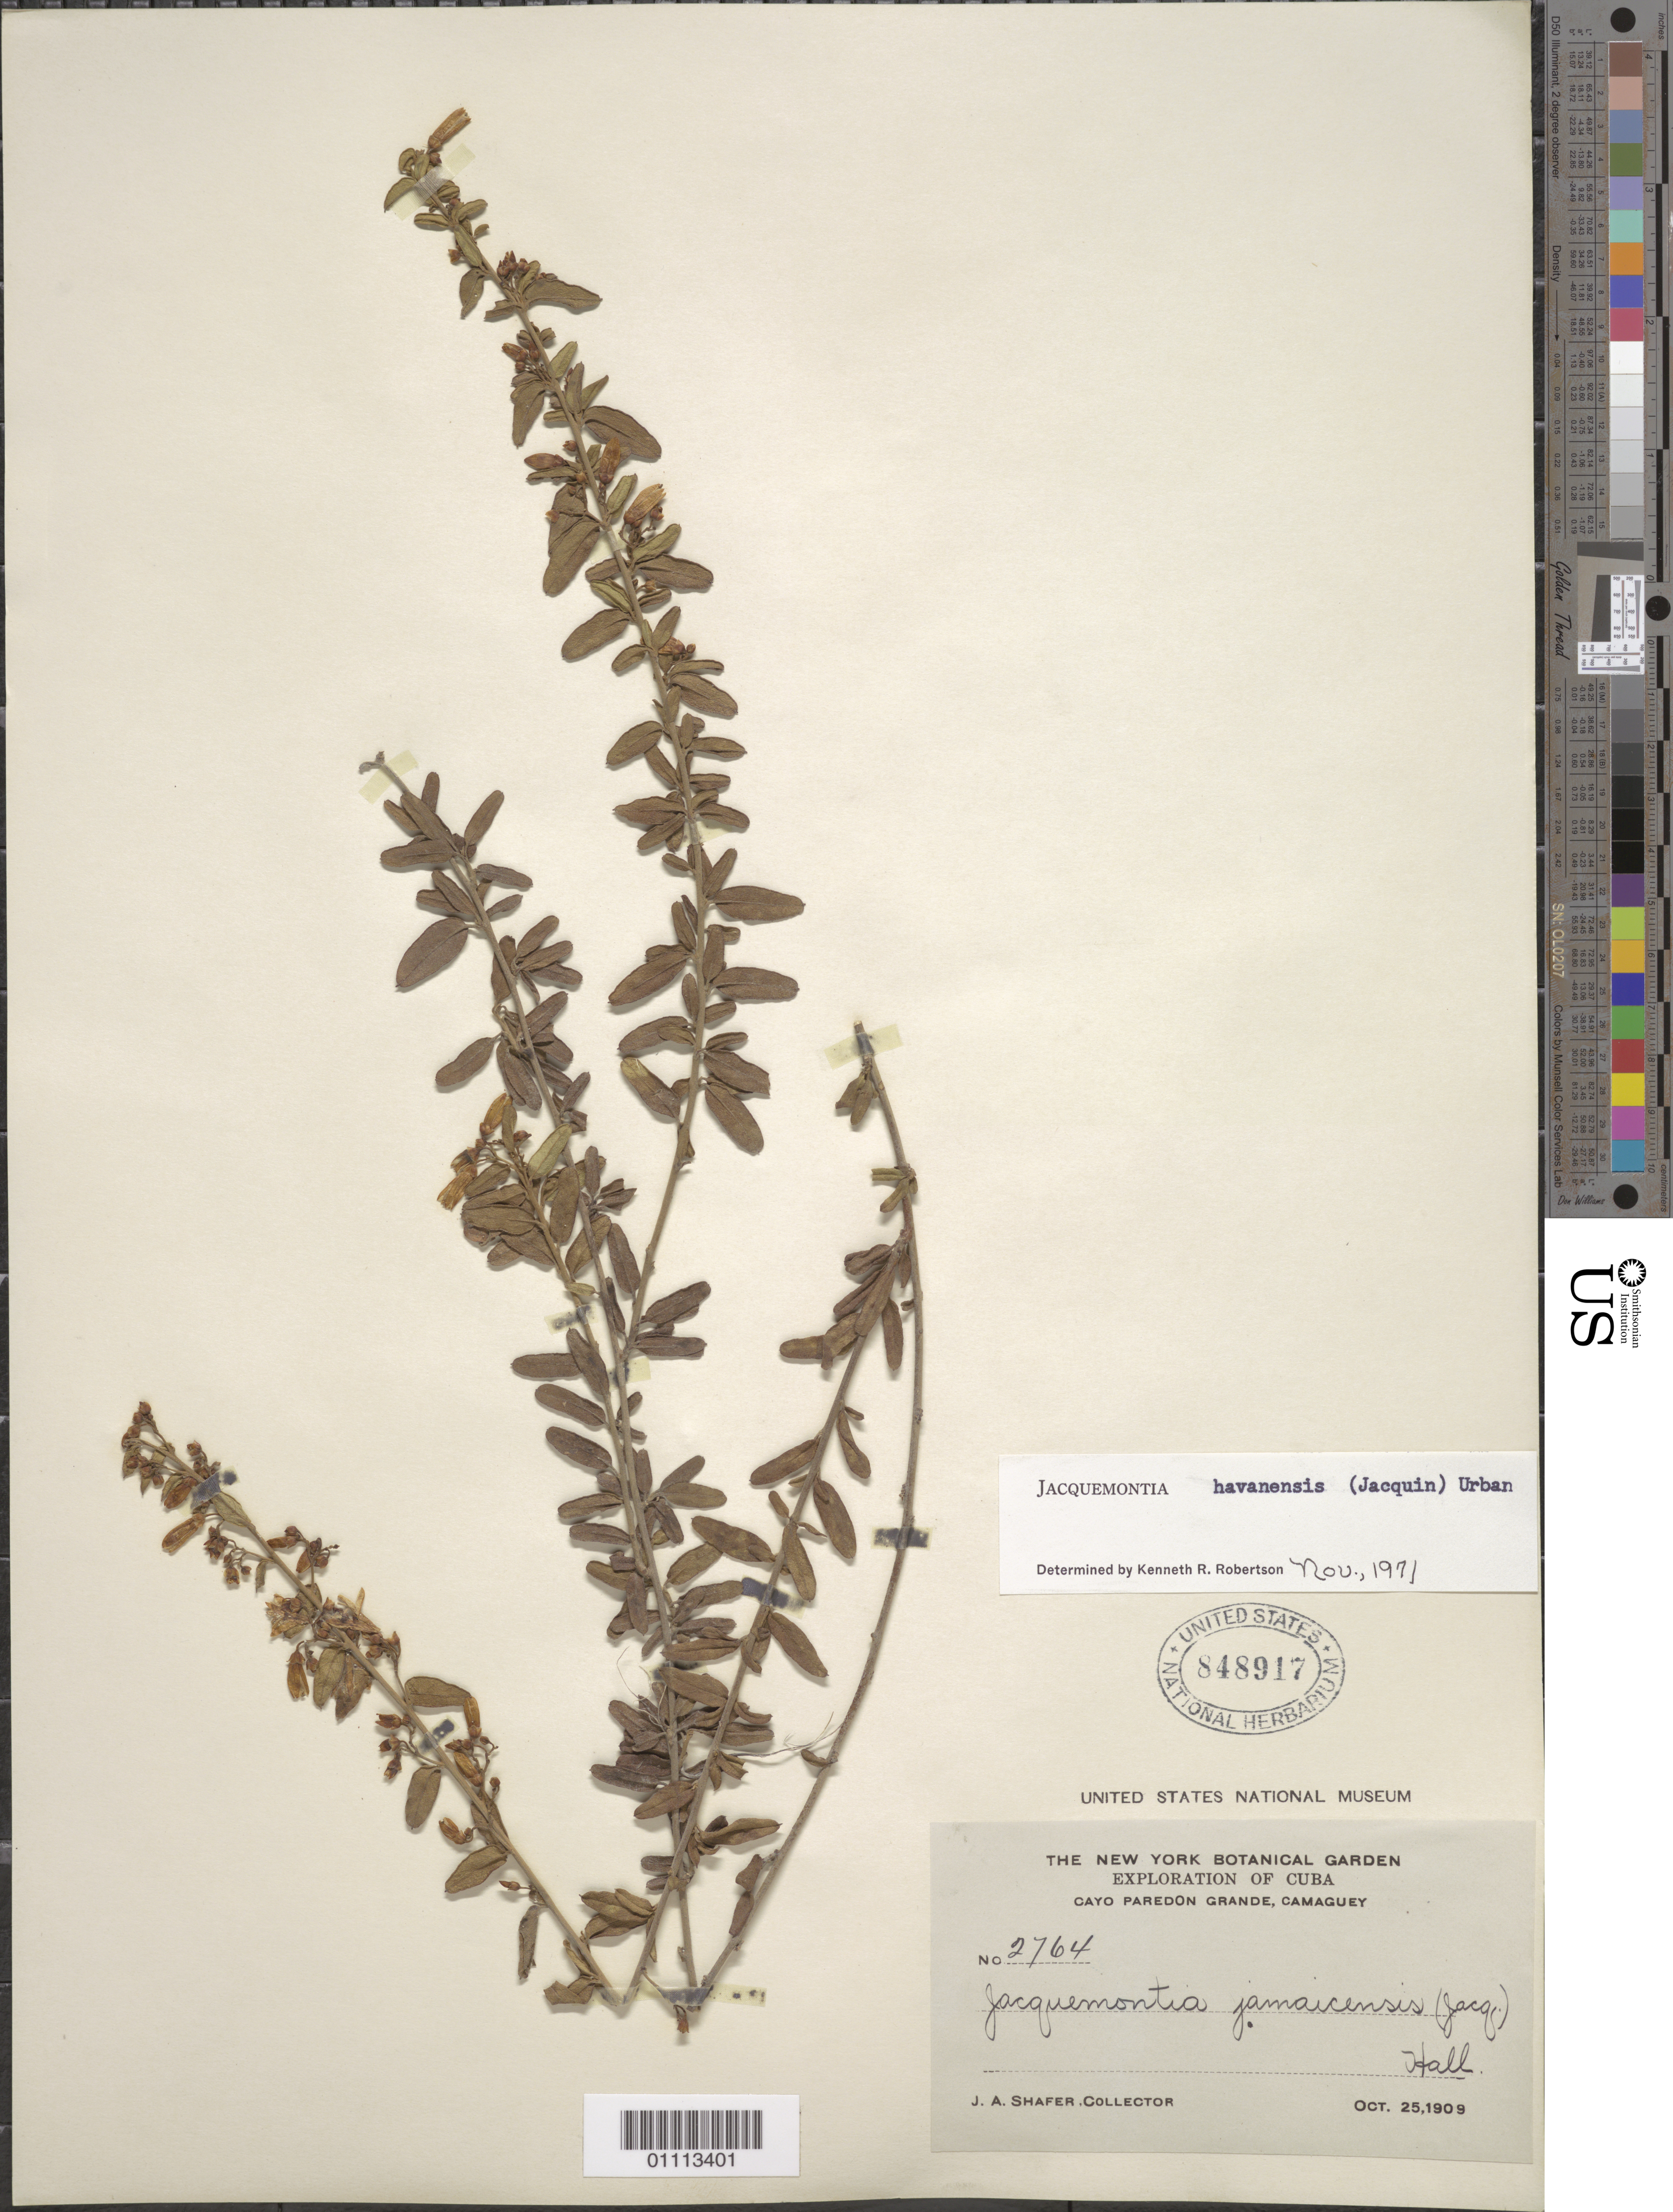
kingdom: Plantae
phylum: Tracheophyta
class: Magnoliopsida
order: Solanales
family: Convolvulaceae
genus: Jacquemontia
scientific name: Jacquemontia havanensis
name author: (Jacq.) Urb.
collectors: J. A. Shafer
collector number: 2764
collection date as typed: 25 Oct 1909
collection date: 1909-10-25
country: Cuba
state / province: Camagüey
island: Cuba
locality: Cayo Paredon Grande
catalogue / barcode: US 848917